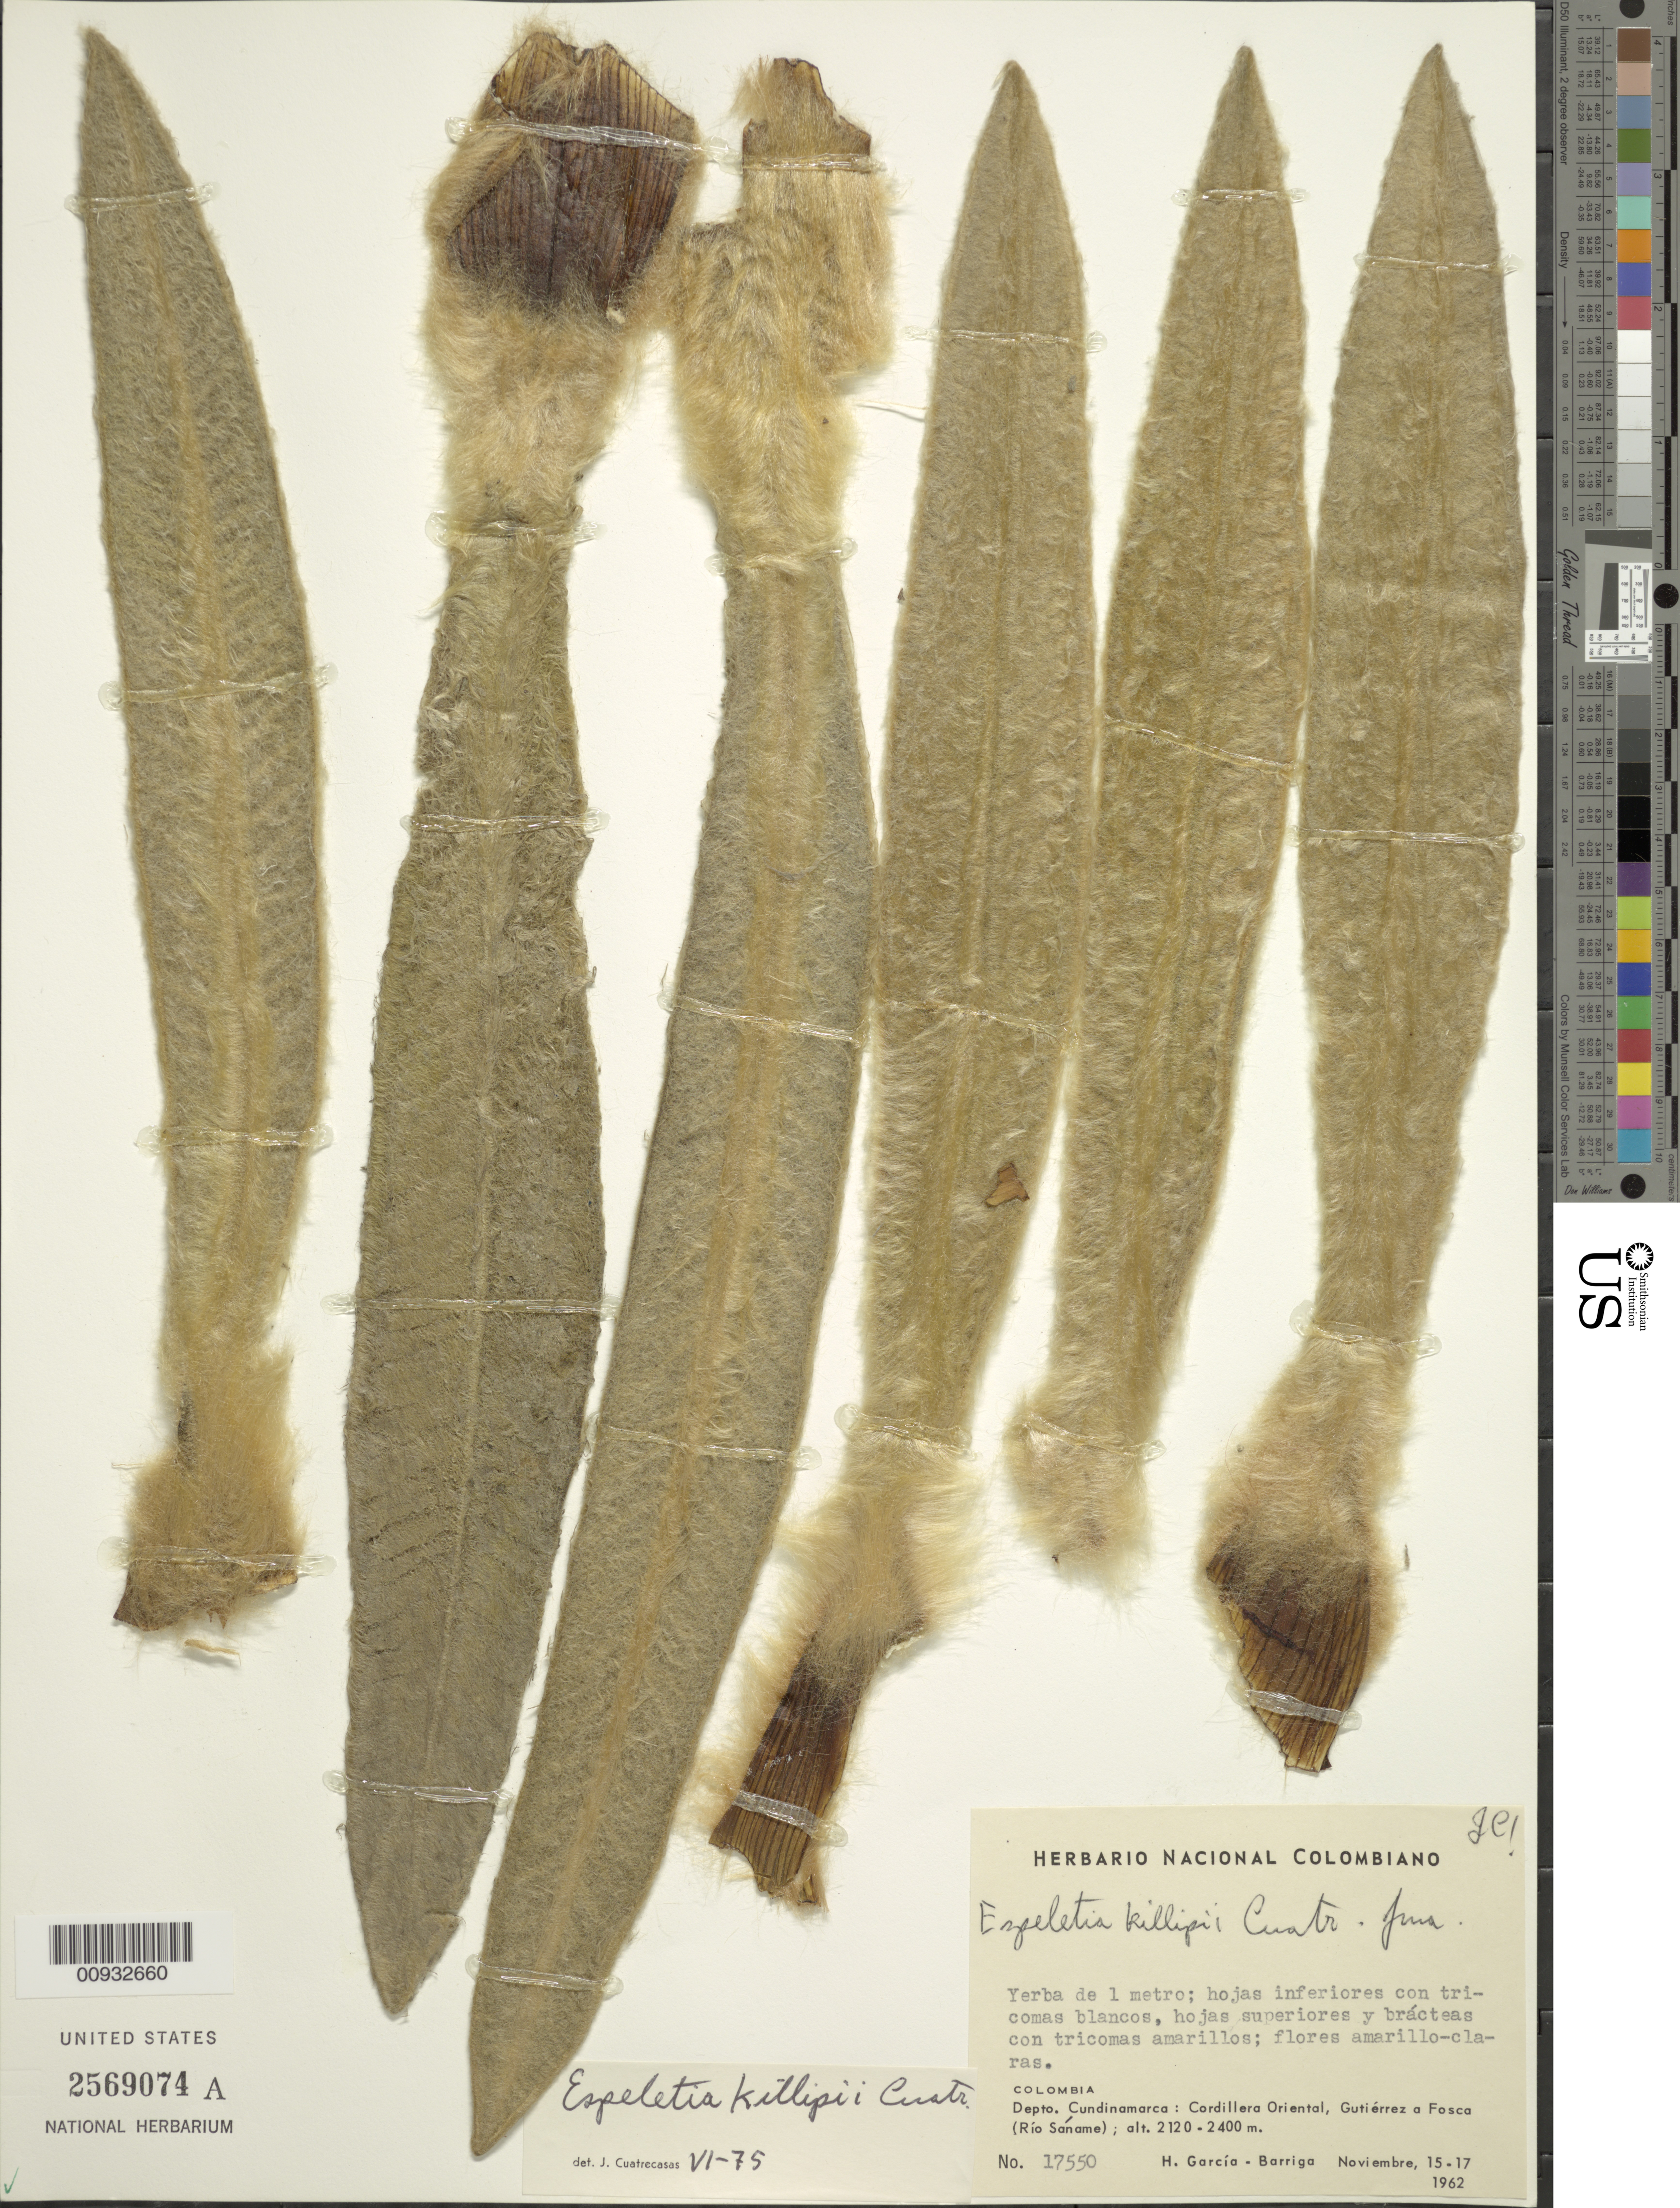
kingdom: Plantae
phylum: Tracheophyta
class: Magnoliopsida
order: Asterales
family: Asteraceae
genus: Espeletia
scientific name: Espeletia killipii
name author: Cuatrec.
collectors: H. García Barriga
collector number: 17550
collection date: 1962-11-15/1962-11-17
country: Colombia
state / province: Cundinamarca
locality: Cordillera Oriental, Gutierrez a Fosca (Rio Saname)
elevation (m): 2120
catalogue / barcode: US 2569074A